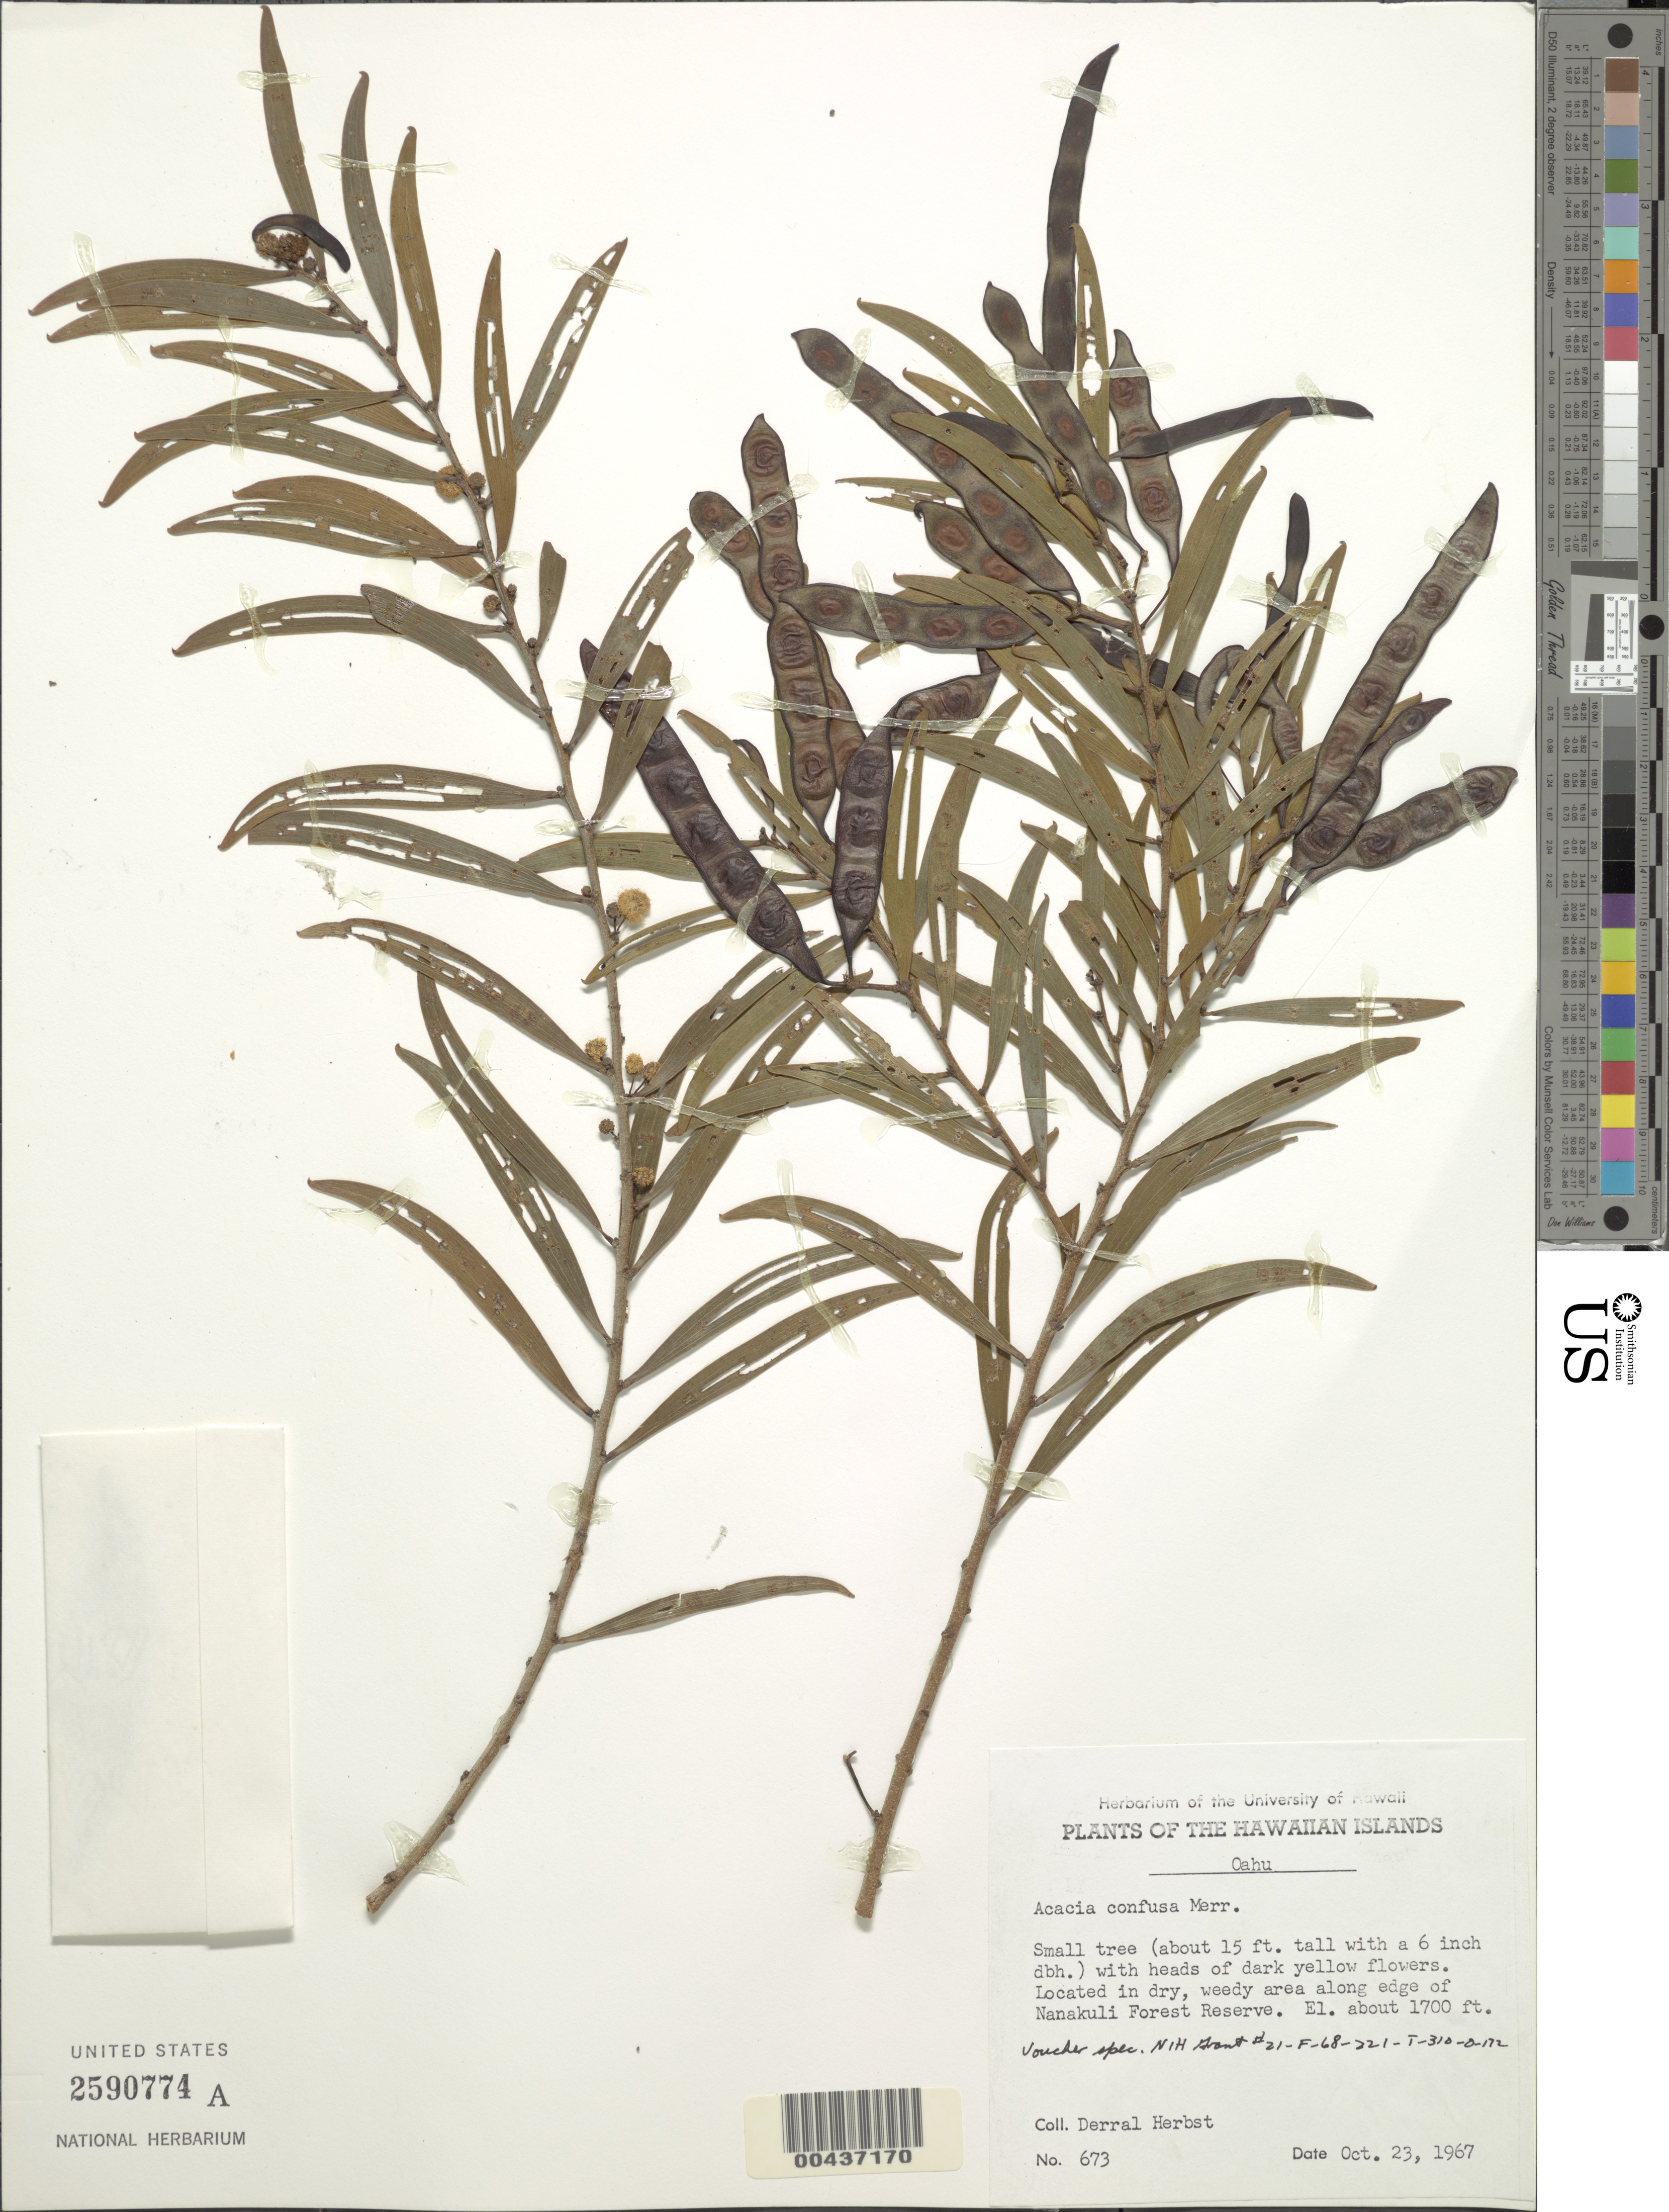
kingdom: Plantae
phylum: Tracheophyta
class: Magnoliopsida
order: Fabales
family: Fabaceae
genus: Acacia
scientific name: Acacia confusa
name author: Merr.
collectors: D. R. Herbst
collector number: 673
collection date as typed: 23 Oct 1967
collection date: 1967-10-23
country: United States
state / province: Hawaii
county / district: Honolulu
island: Oahu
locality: Edge of Nanakuli Forest Reserve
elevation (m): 518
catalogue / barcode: US 2590774A